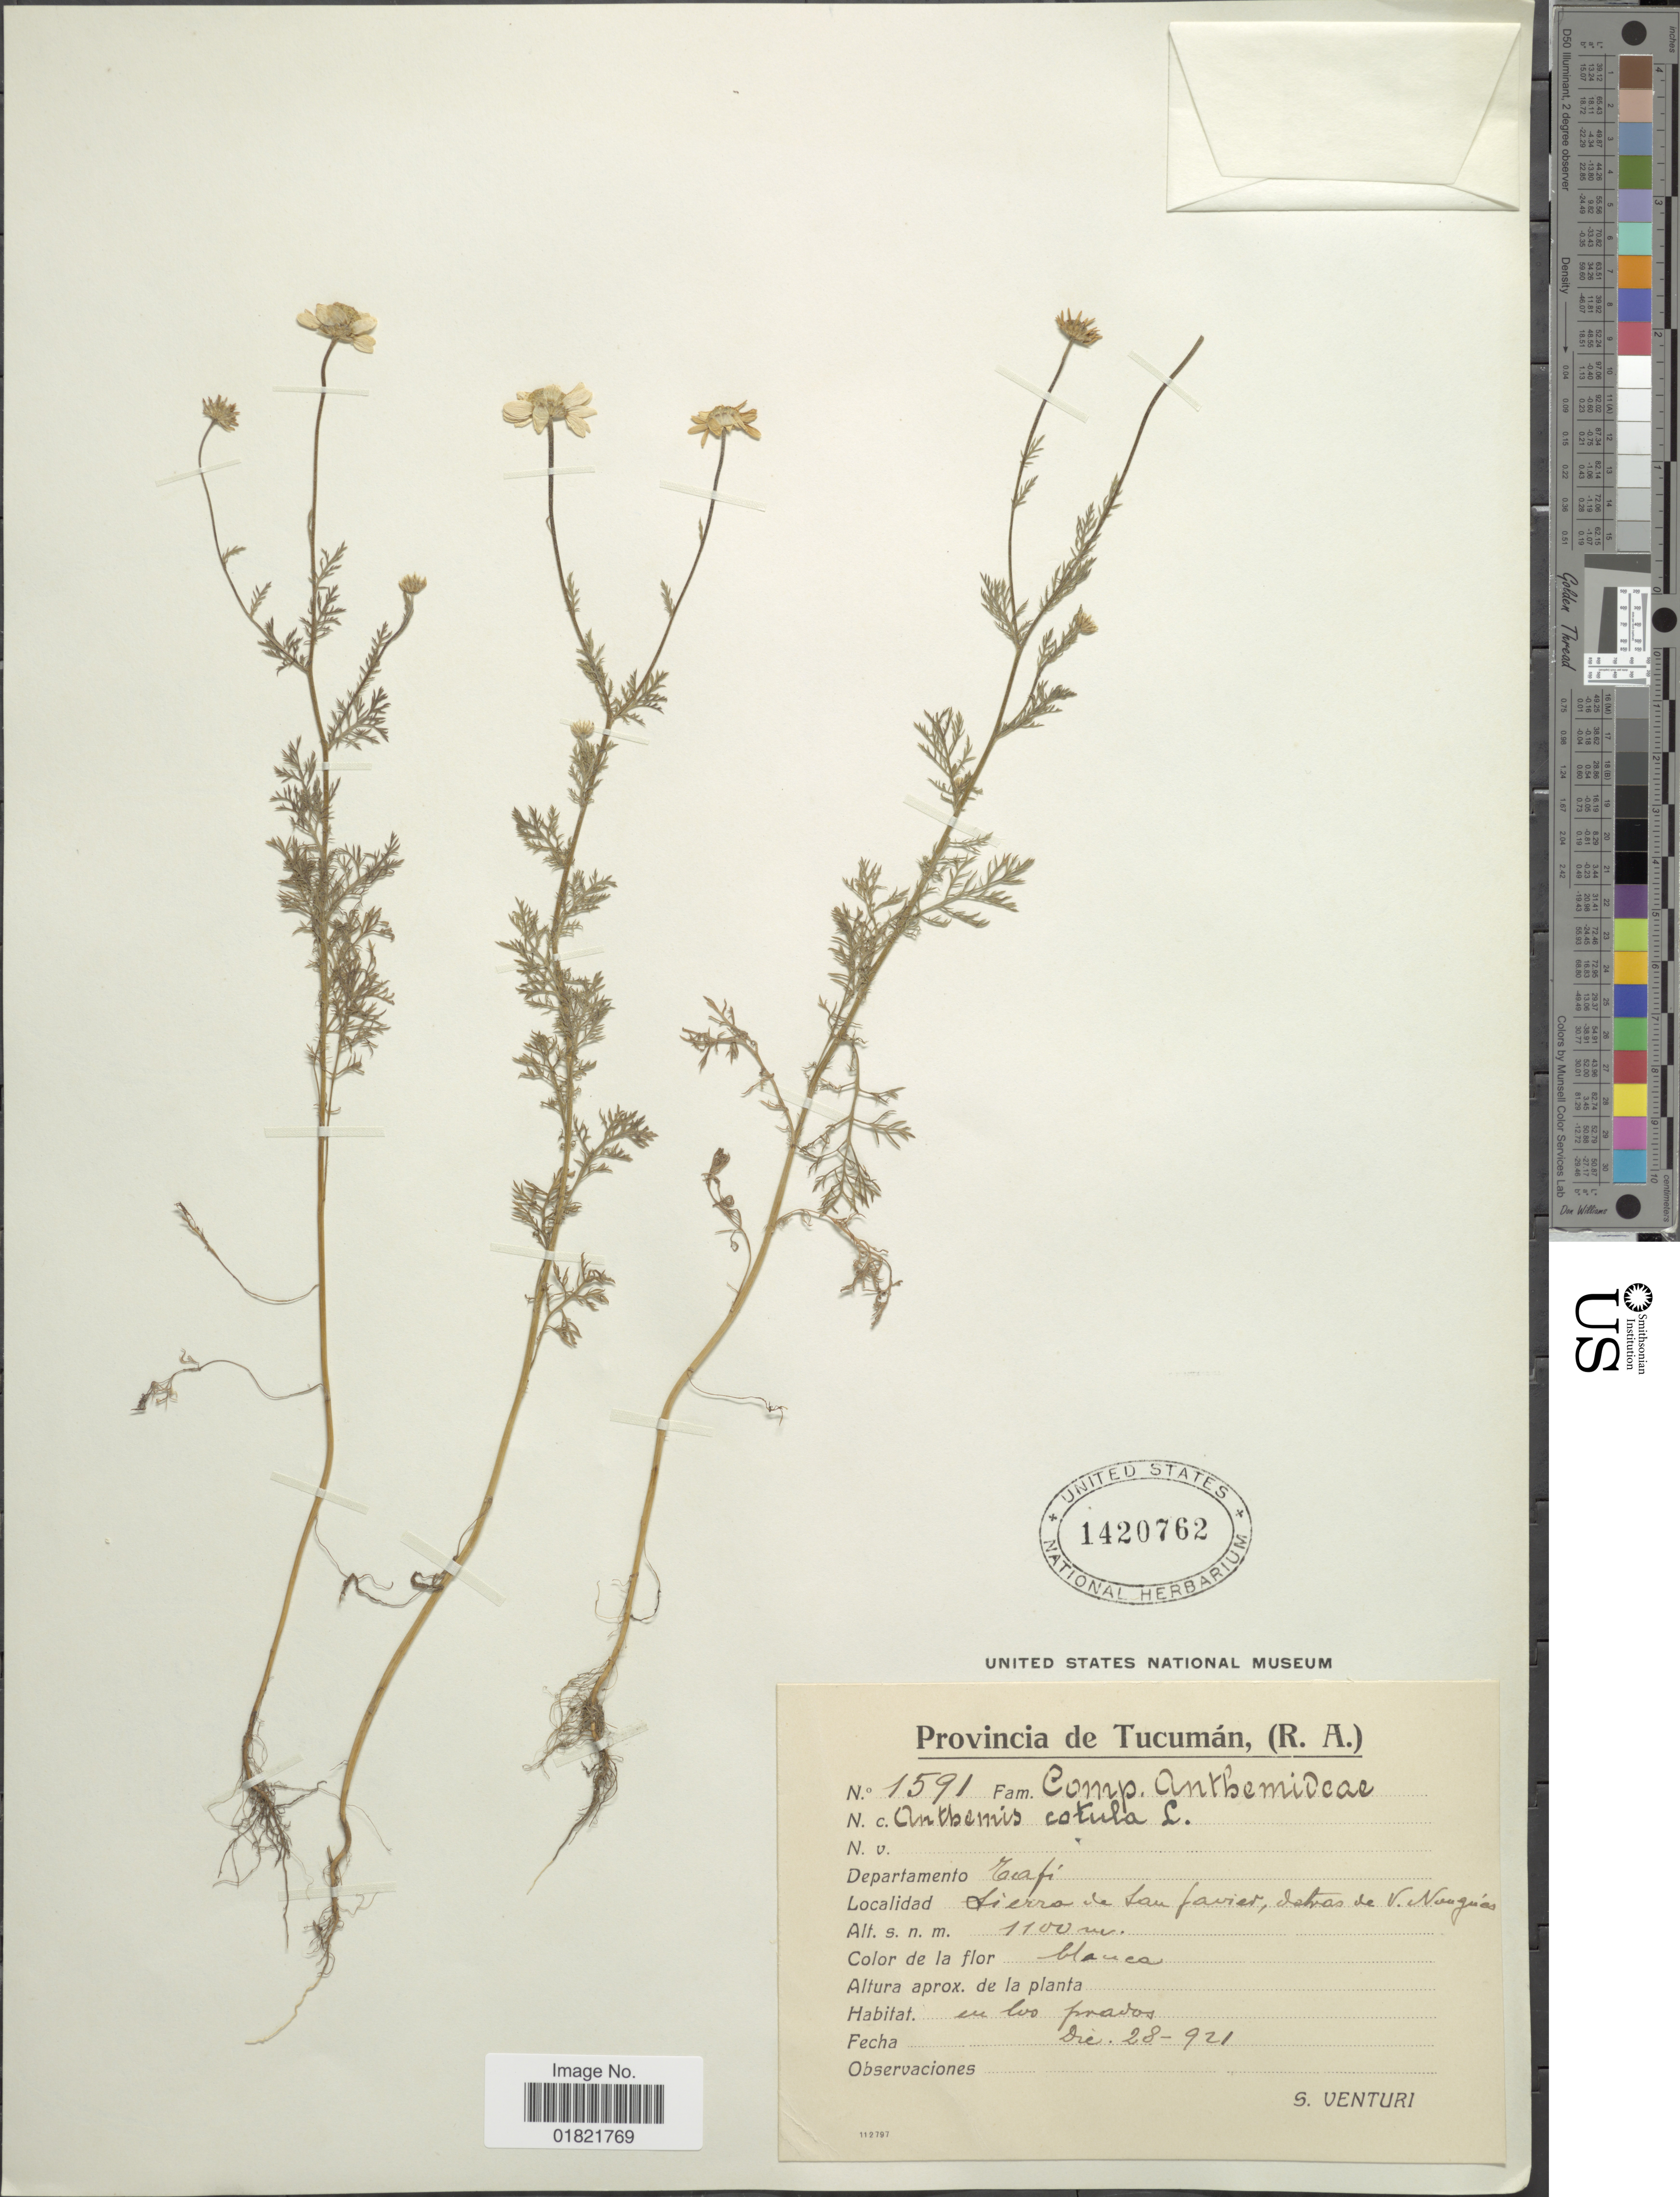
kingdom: Plantae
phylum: Tracheophyta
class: Magnoliopsida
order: Asterales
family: Asteraceae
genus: Anthemis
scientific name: Anthemis cotula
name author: L.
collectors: S. Venturi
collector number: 1591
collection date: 1921-12-28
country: Argentina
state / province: Tucuman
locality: Departamento Tafi, Sierra de San Javier, Ostras de V. Nougues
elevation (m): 1100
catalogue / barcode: US 1420762